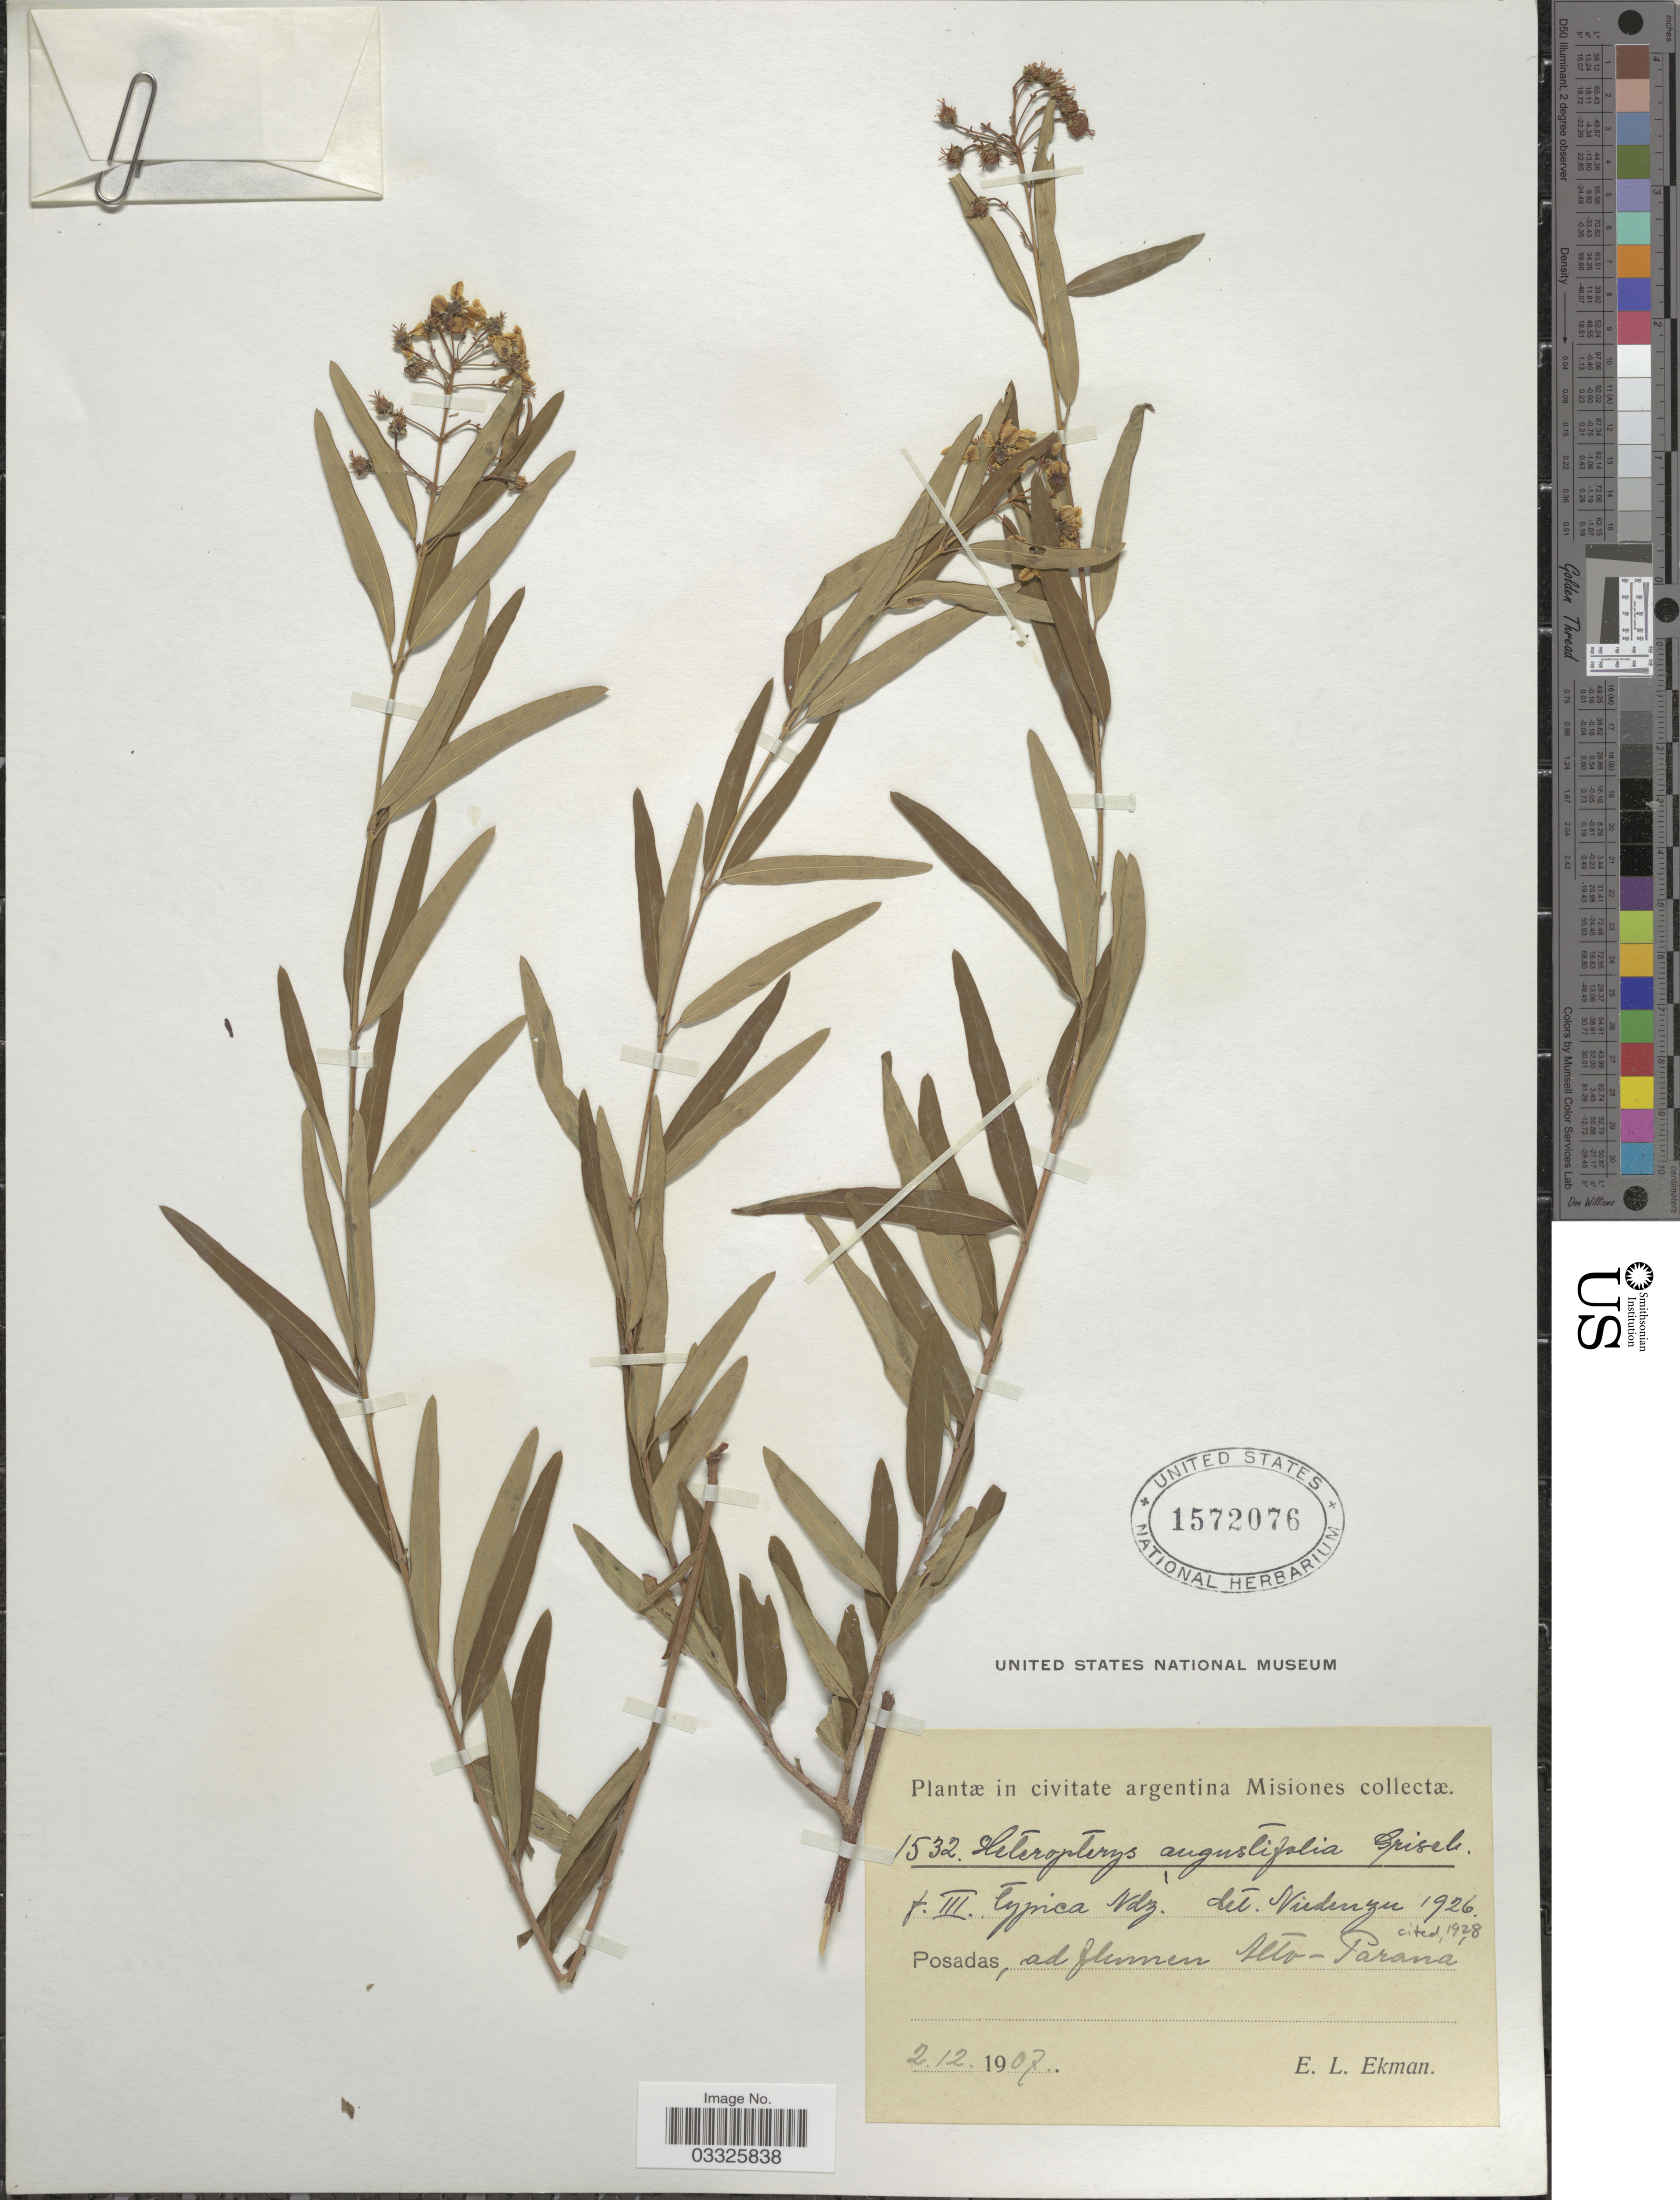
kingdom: Plantae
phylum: Tracheophyta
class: Magnoliopsida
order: Malpighiales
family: Malpighiaceae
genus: Heteropterys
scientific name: Heteropterys angustifolia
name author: Griseb.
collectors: E. L. Ekman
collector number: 1532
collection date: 1907-12-02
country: Argentina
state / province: Misiones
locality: Posadas, ad flumen Alto-Parana.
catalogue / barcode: US 1572076